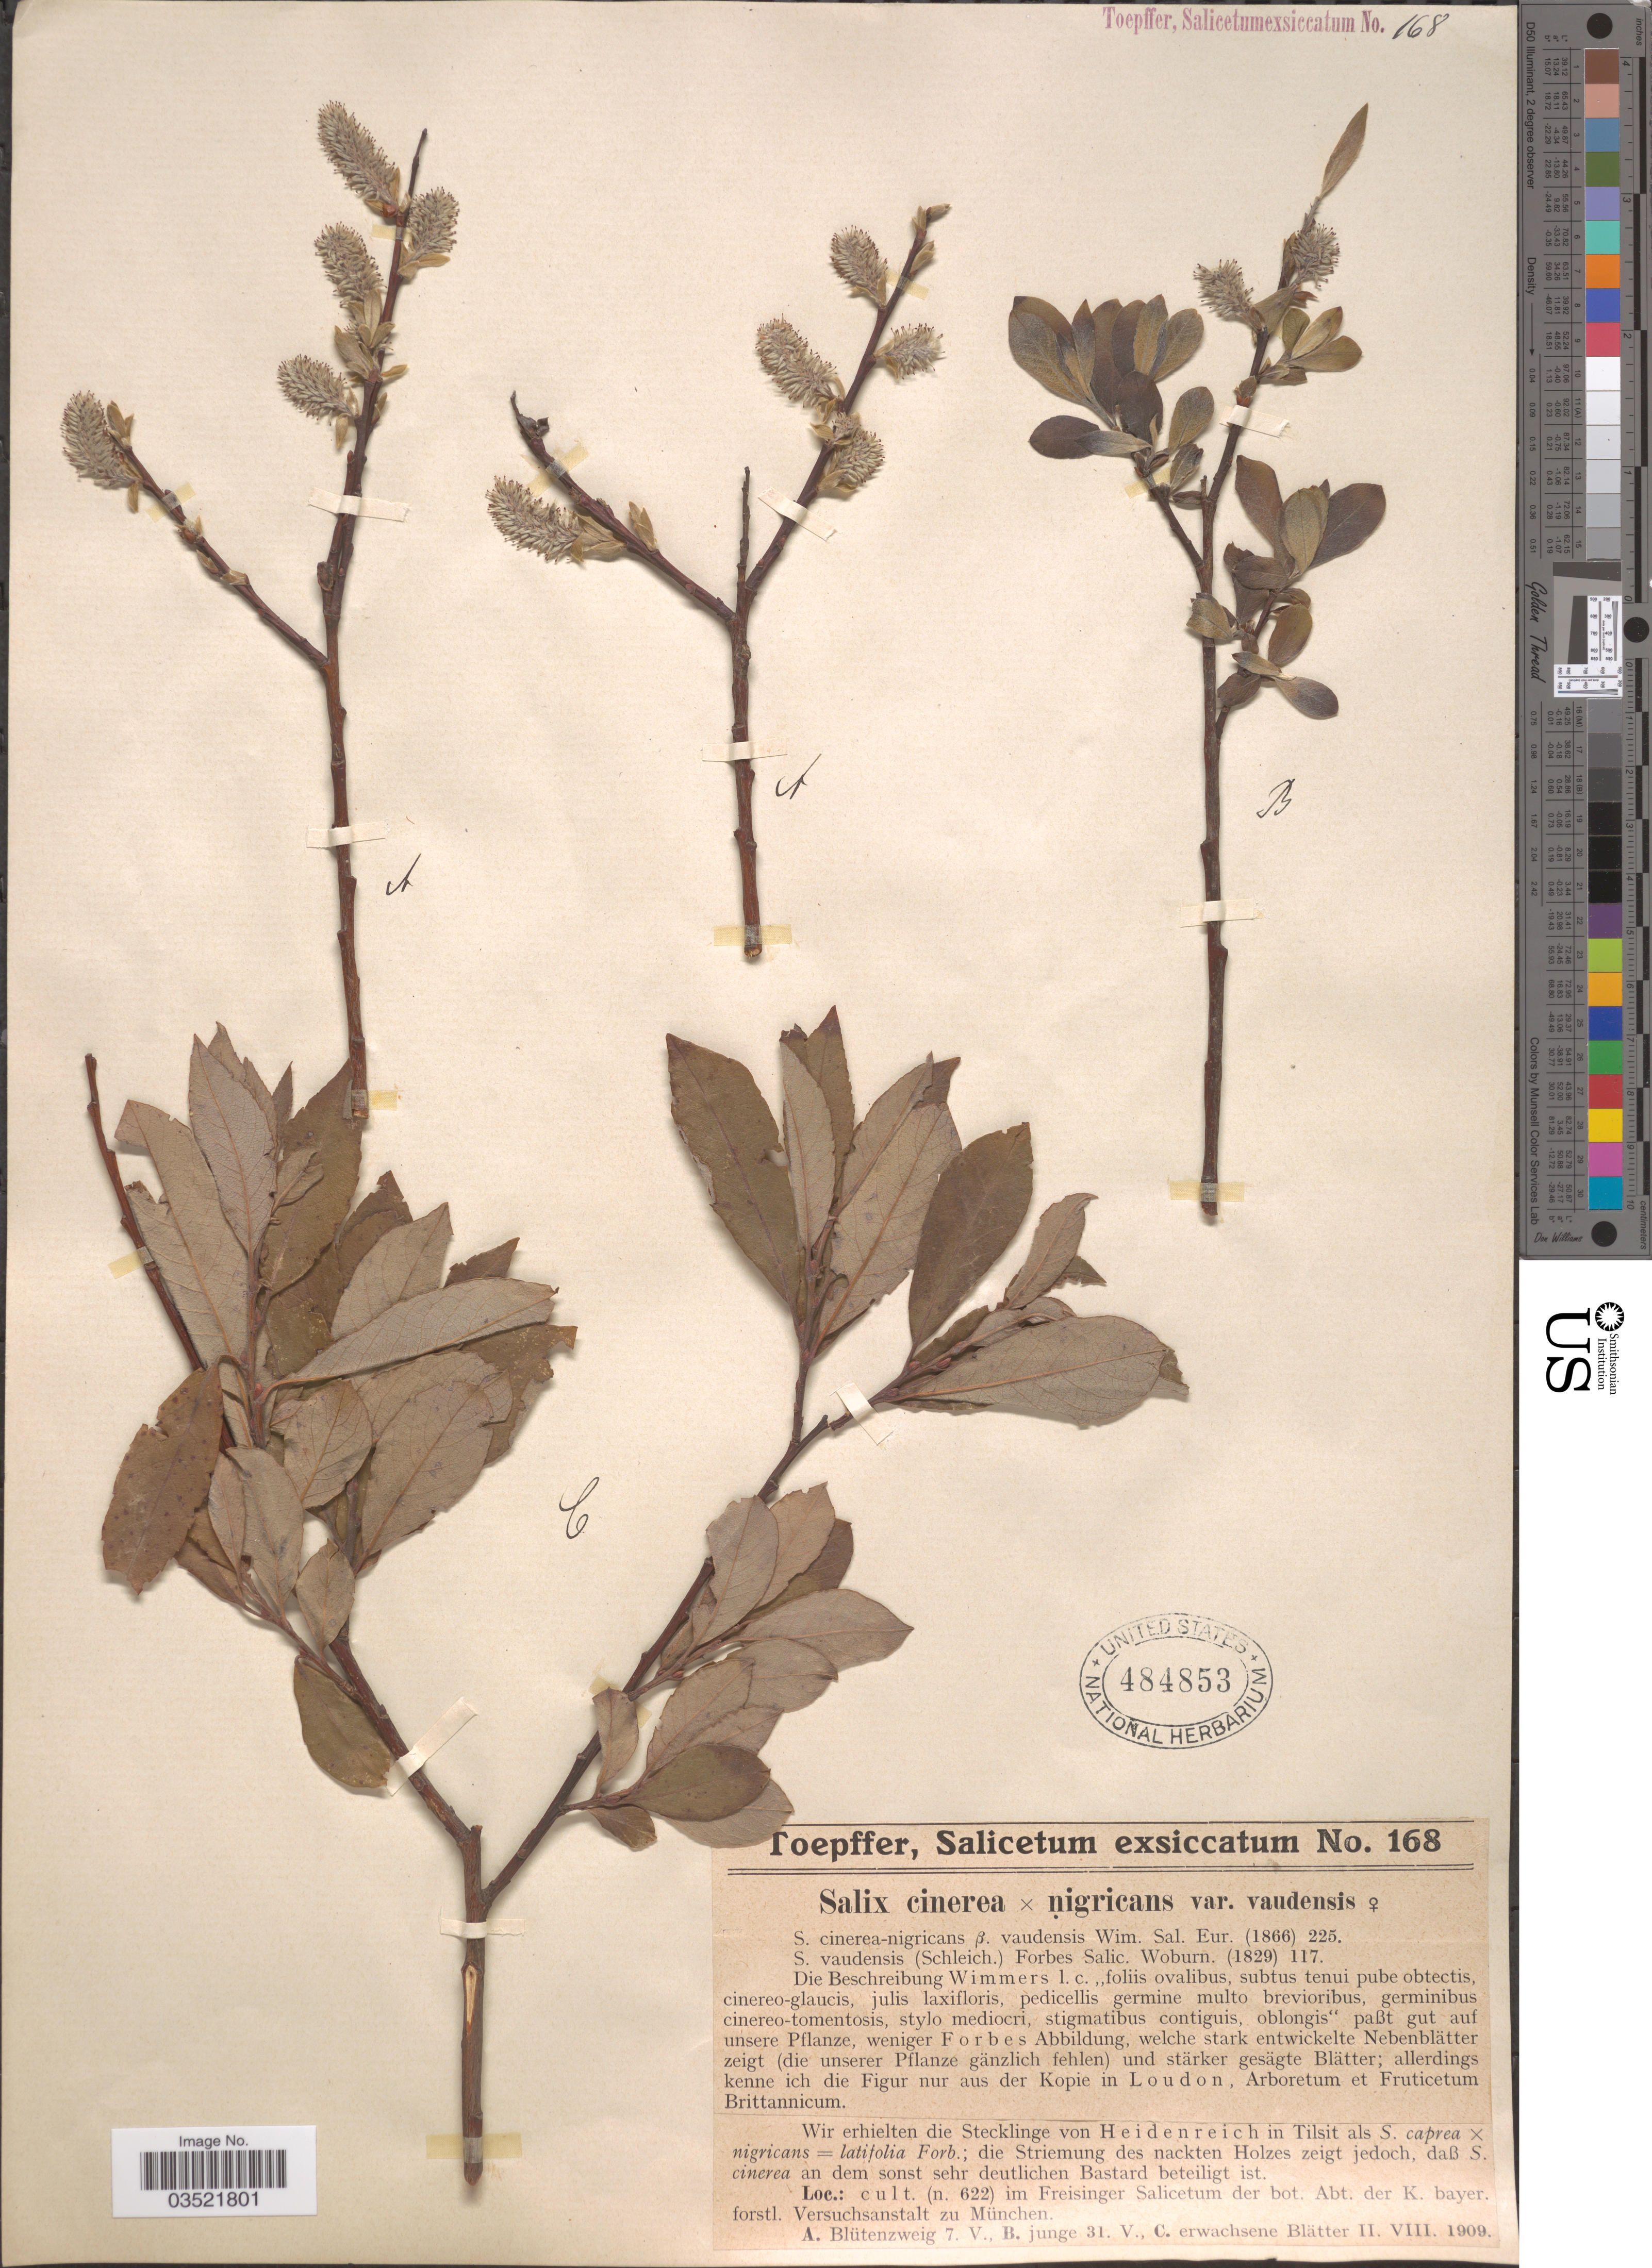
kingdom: Plantae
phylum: Tracheophyta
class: Magnoliopsida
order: Malpighiales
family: Salicaceae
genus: Salix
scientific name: Salix cinerea x S. nigricans var. vaudensis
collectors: A. Toepffer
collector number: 168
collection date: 1909-05-07/1909-08-11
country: Germany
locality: Cult. (n. 622) im Freisinger Salicetum der bot. Abt. der K. bayer. forstl. Versuchsanstalt zu München.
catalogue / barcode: US 484853